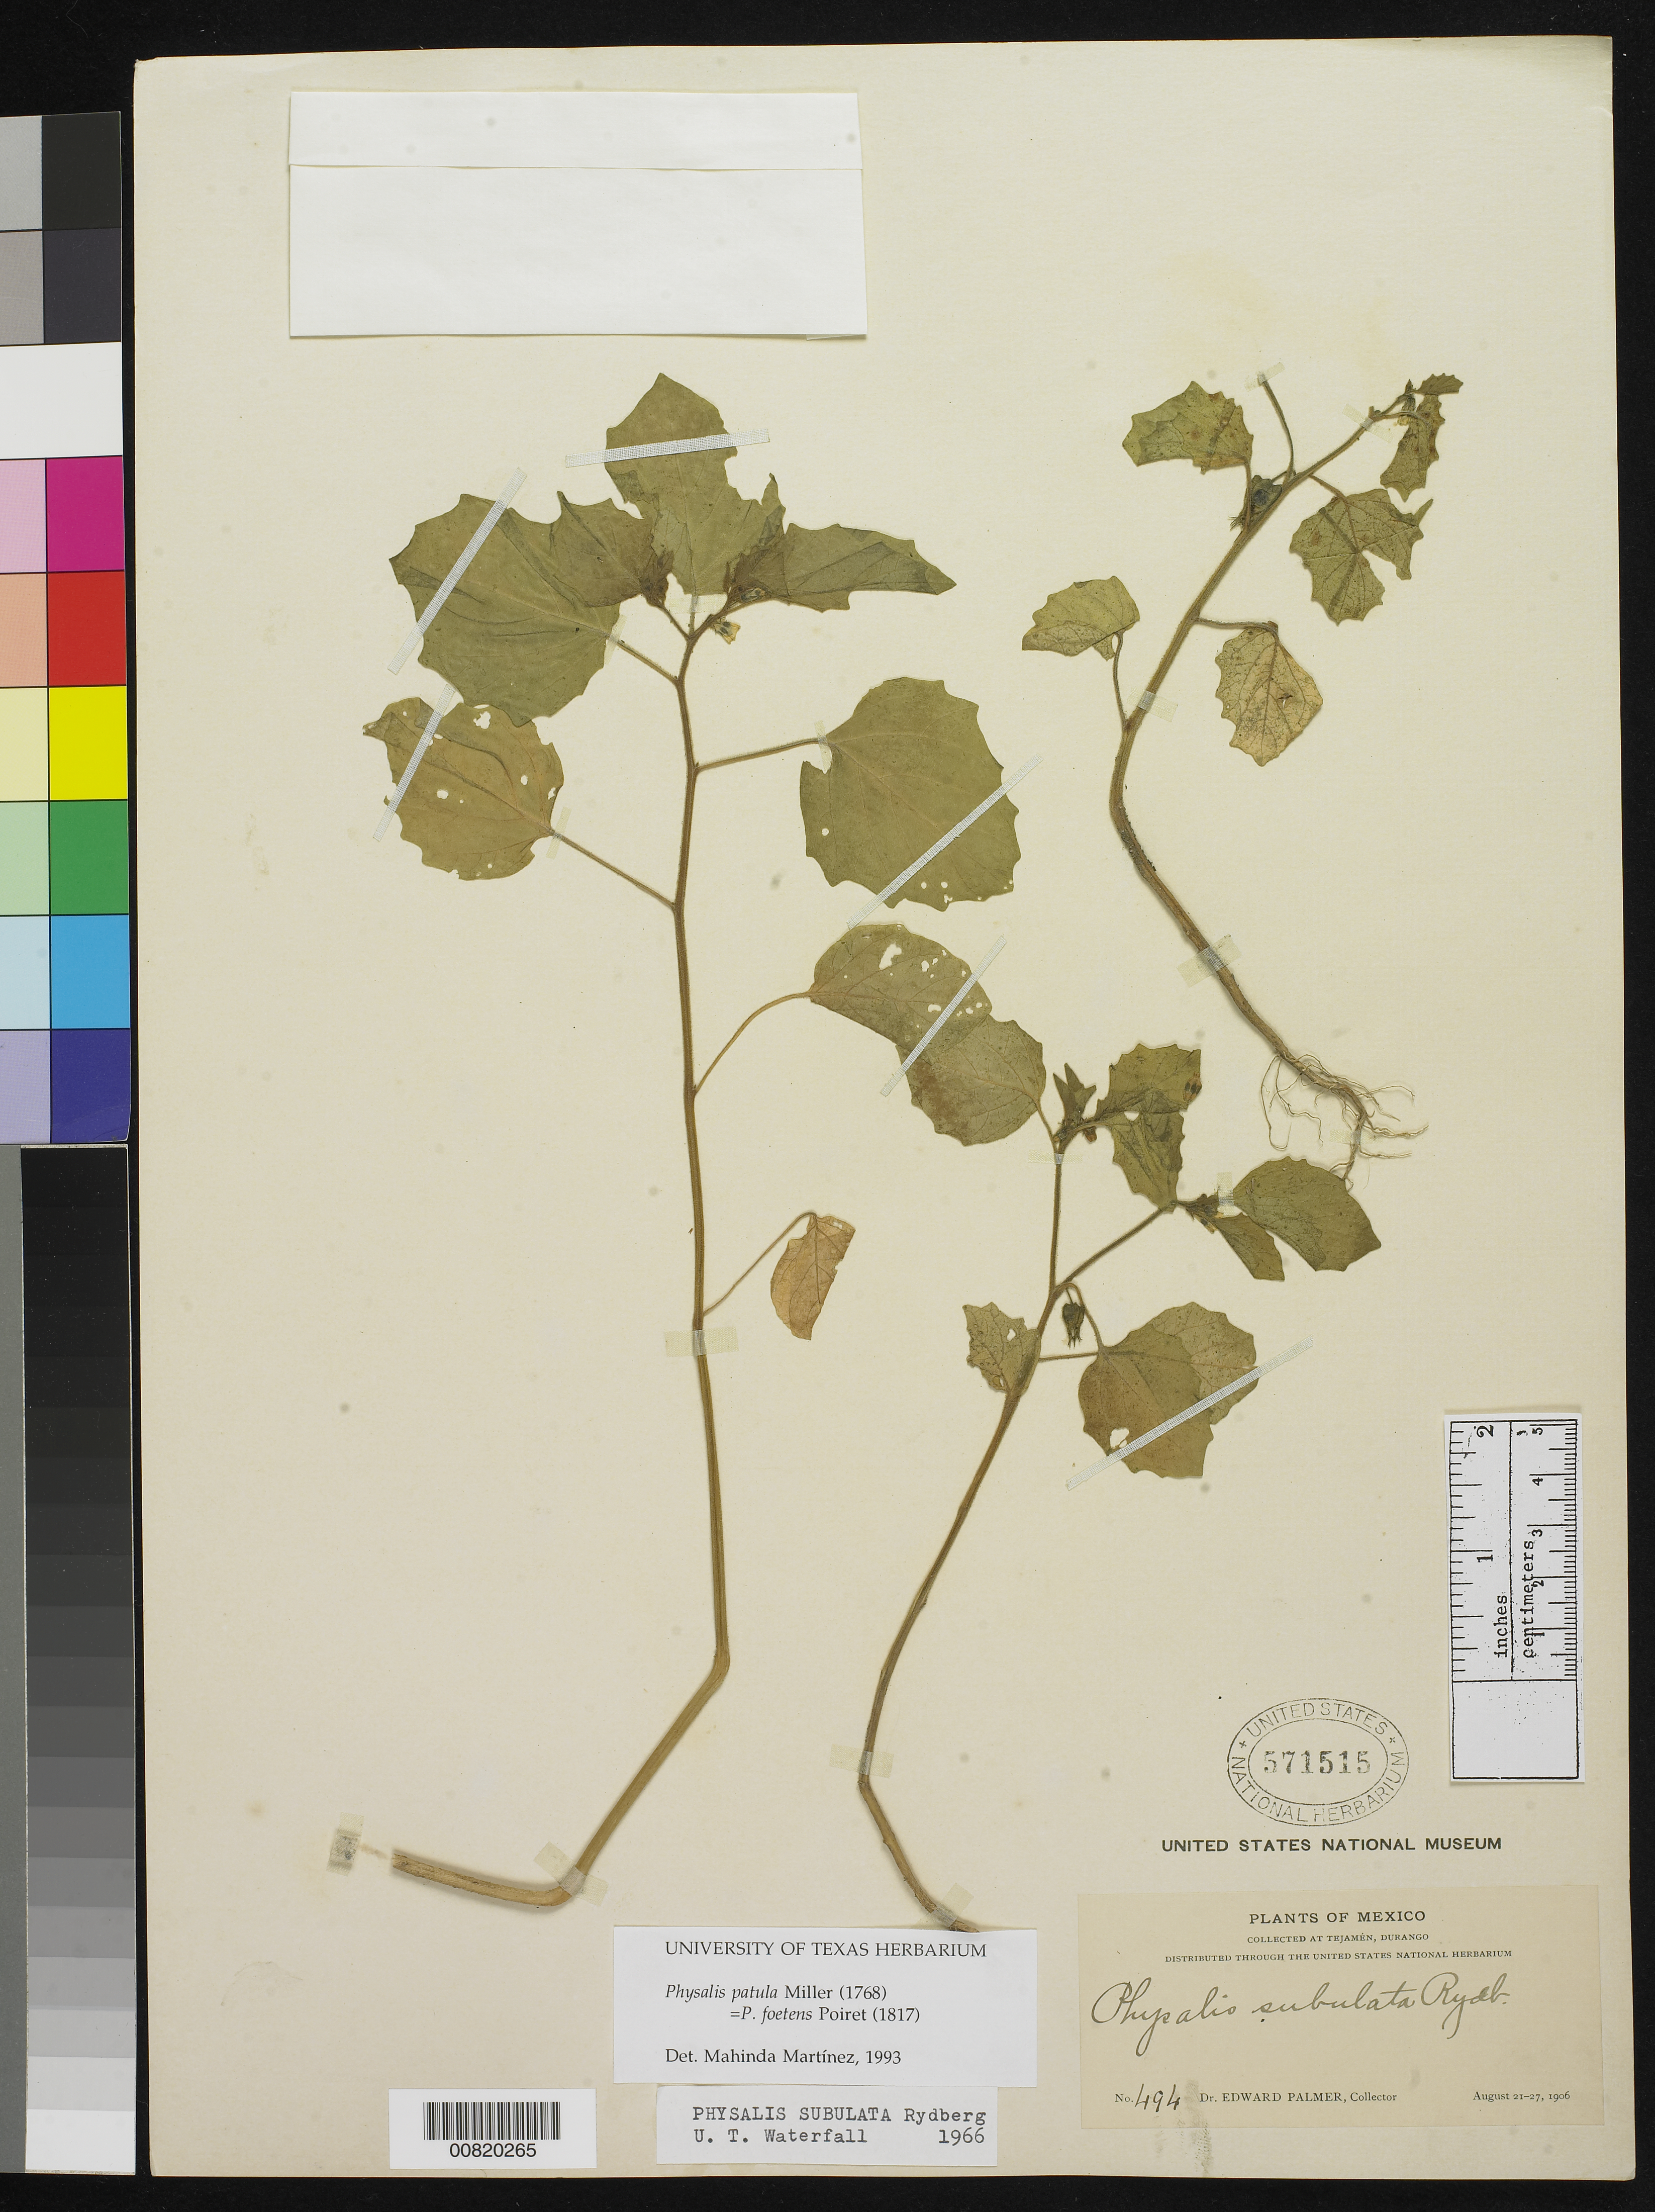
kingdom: Plantae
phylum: Tracheophyta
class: Magnoliopsida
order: Solanales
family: Solanaceae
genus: Physalis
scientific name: Physalis patula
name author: Mill.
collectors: E. Palmer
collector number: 494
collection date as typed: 21 Aug 1906 to 27 Aug 1906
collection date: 1906-08-21/1906-08-27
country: Mexico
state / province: Durango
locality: Tejamén, Durango.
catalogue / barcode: US 571515